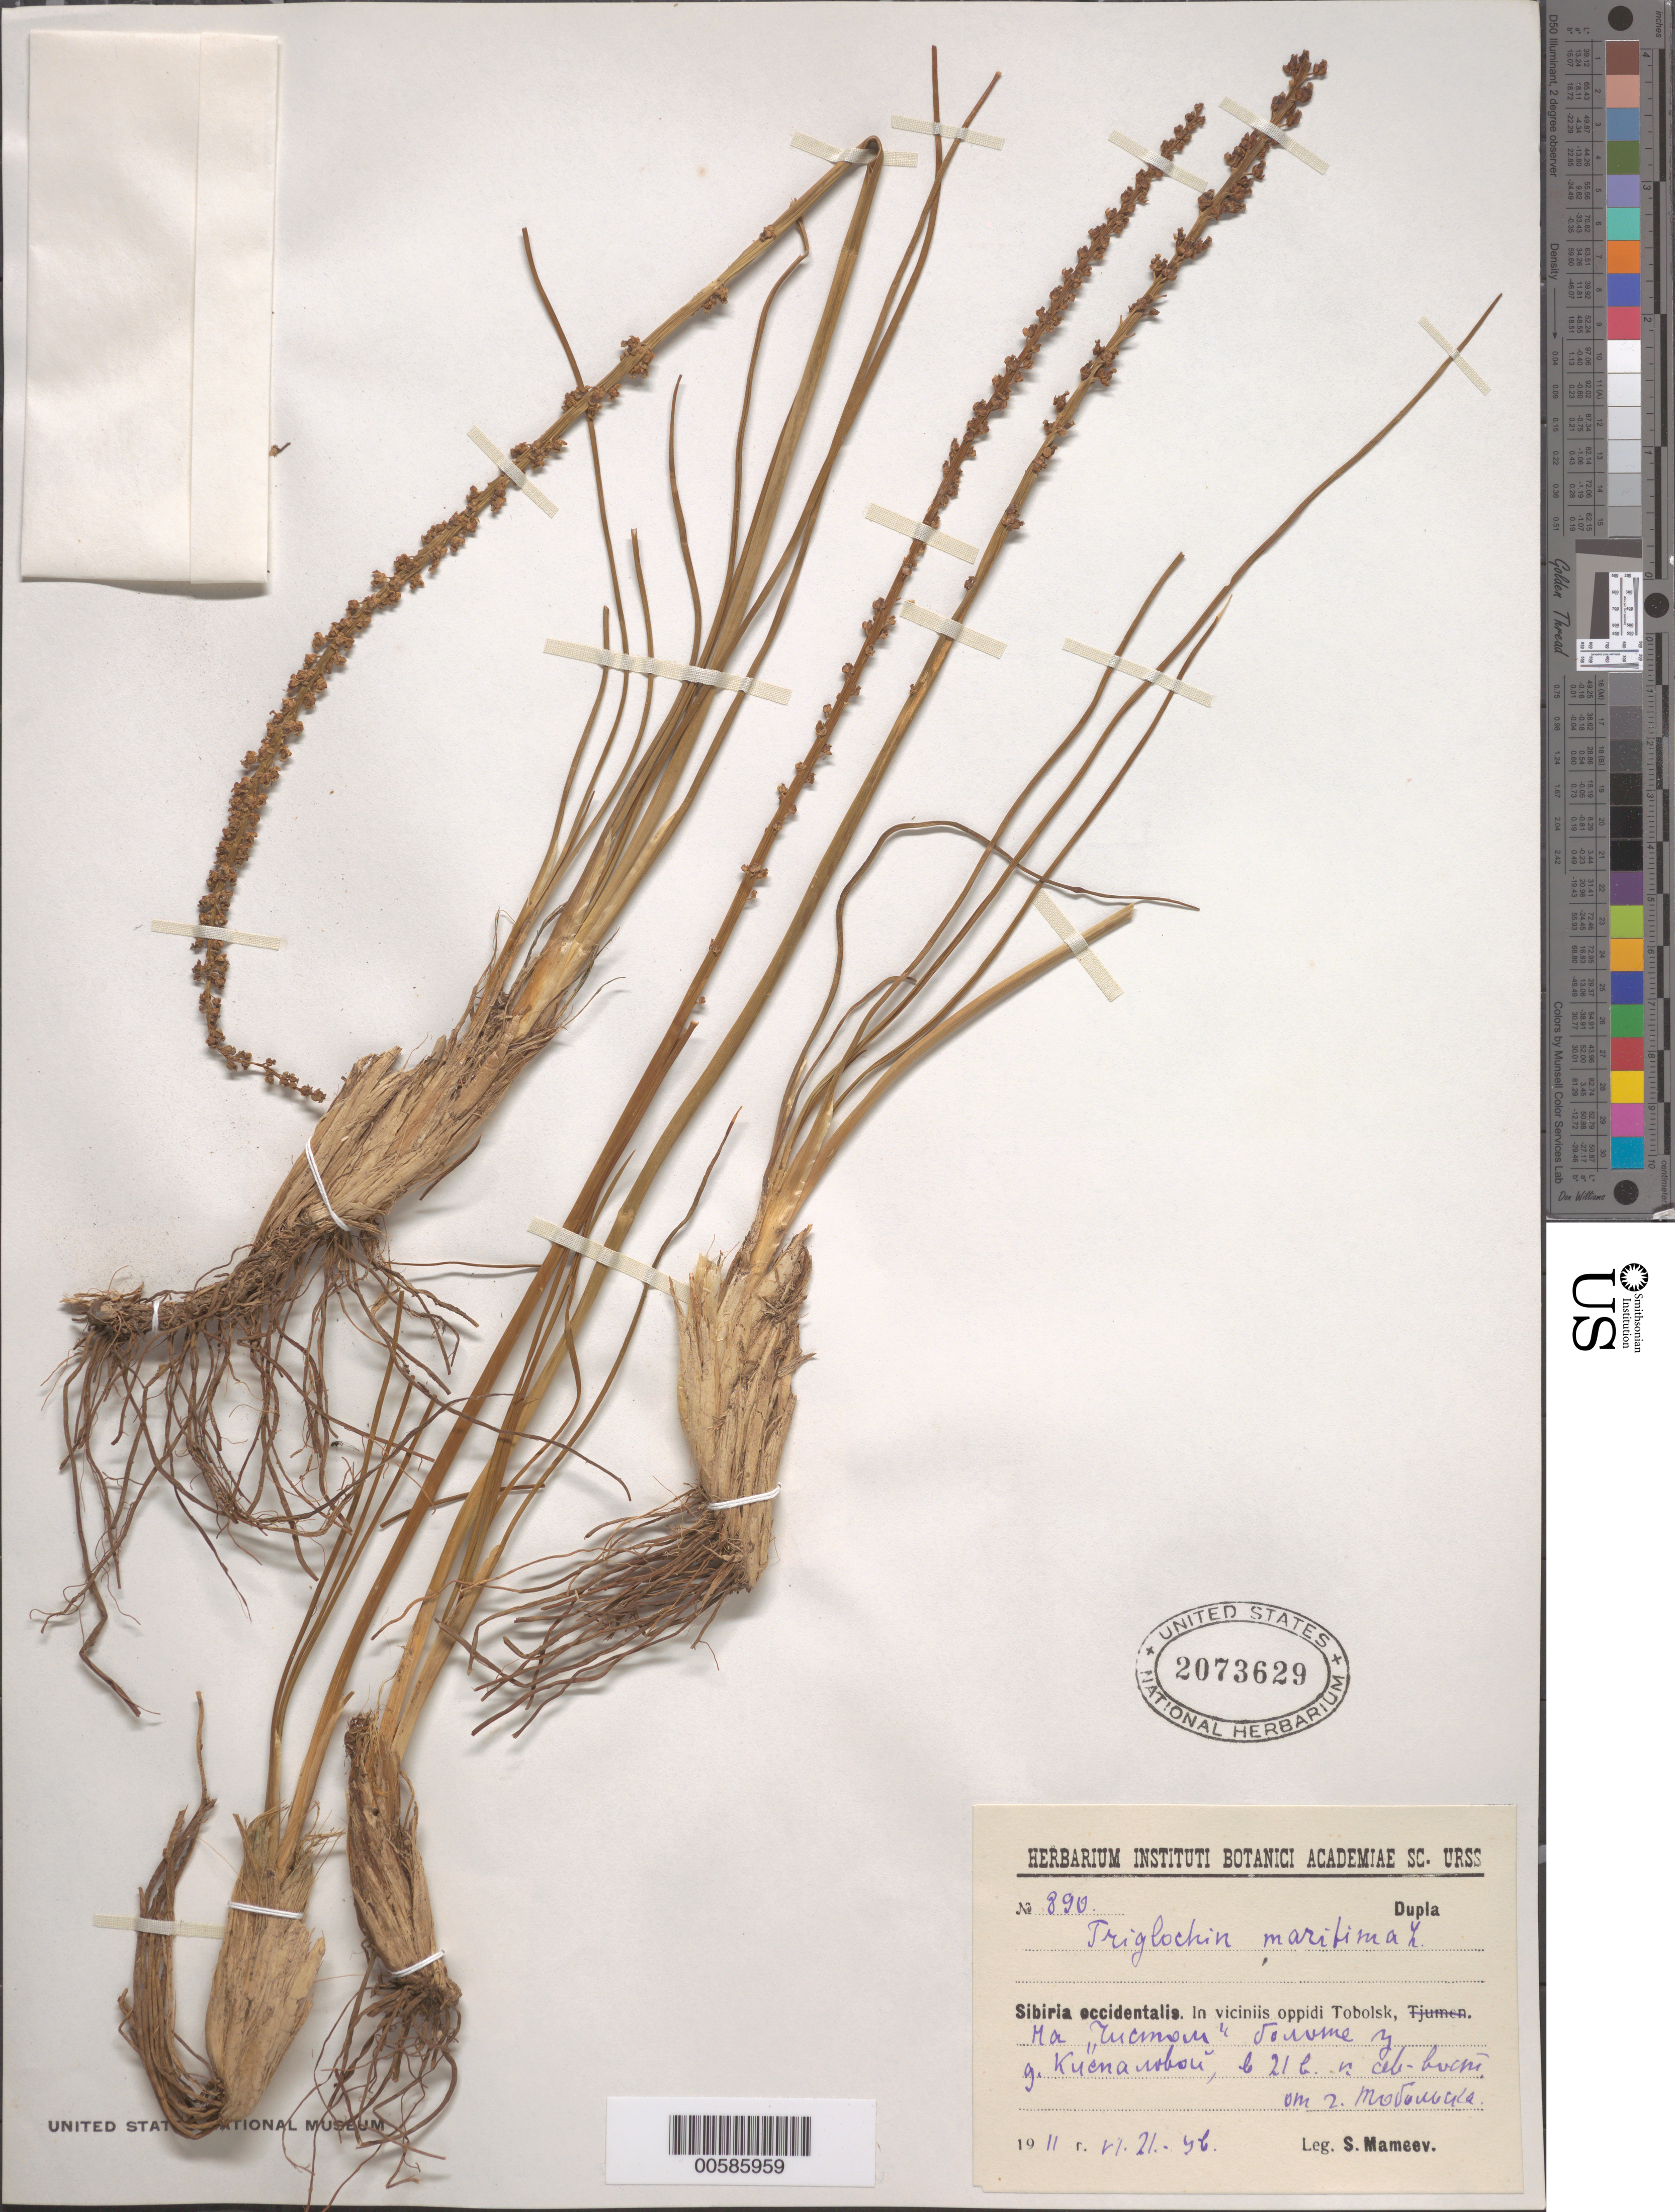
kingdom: Plantae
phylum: Tracheophyta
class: Liliopsida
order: Alismatales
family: Juncaginaceae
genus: Triglochin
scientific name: Triglochin maritima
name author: L.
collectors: S. Maneev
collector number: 890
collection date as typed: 21 Jun 1911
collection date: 1911-06-21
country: Russian Federation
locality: Siberia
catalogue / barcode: US 2073629